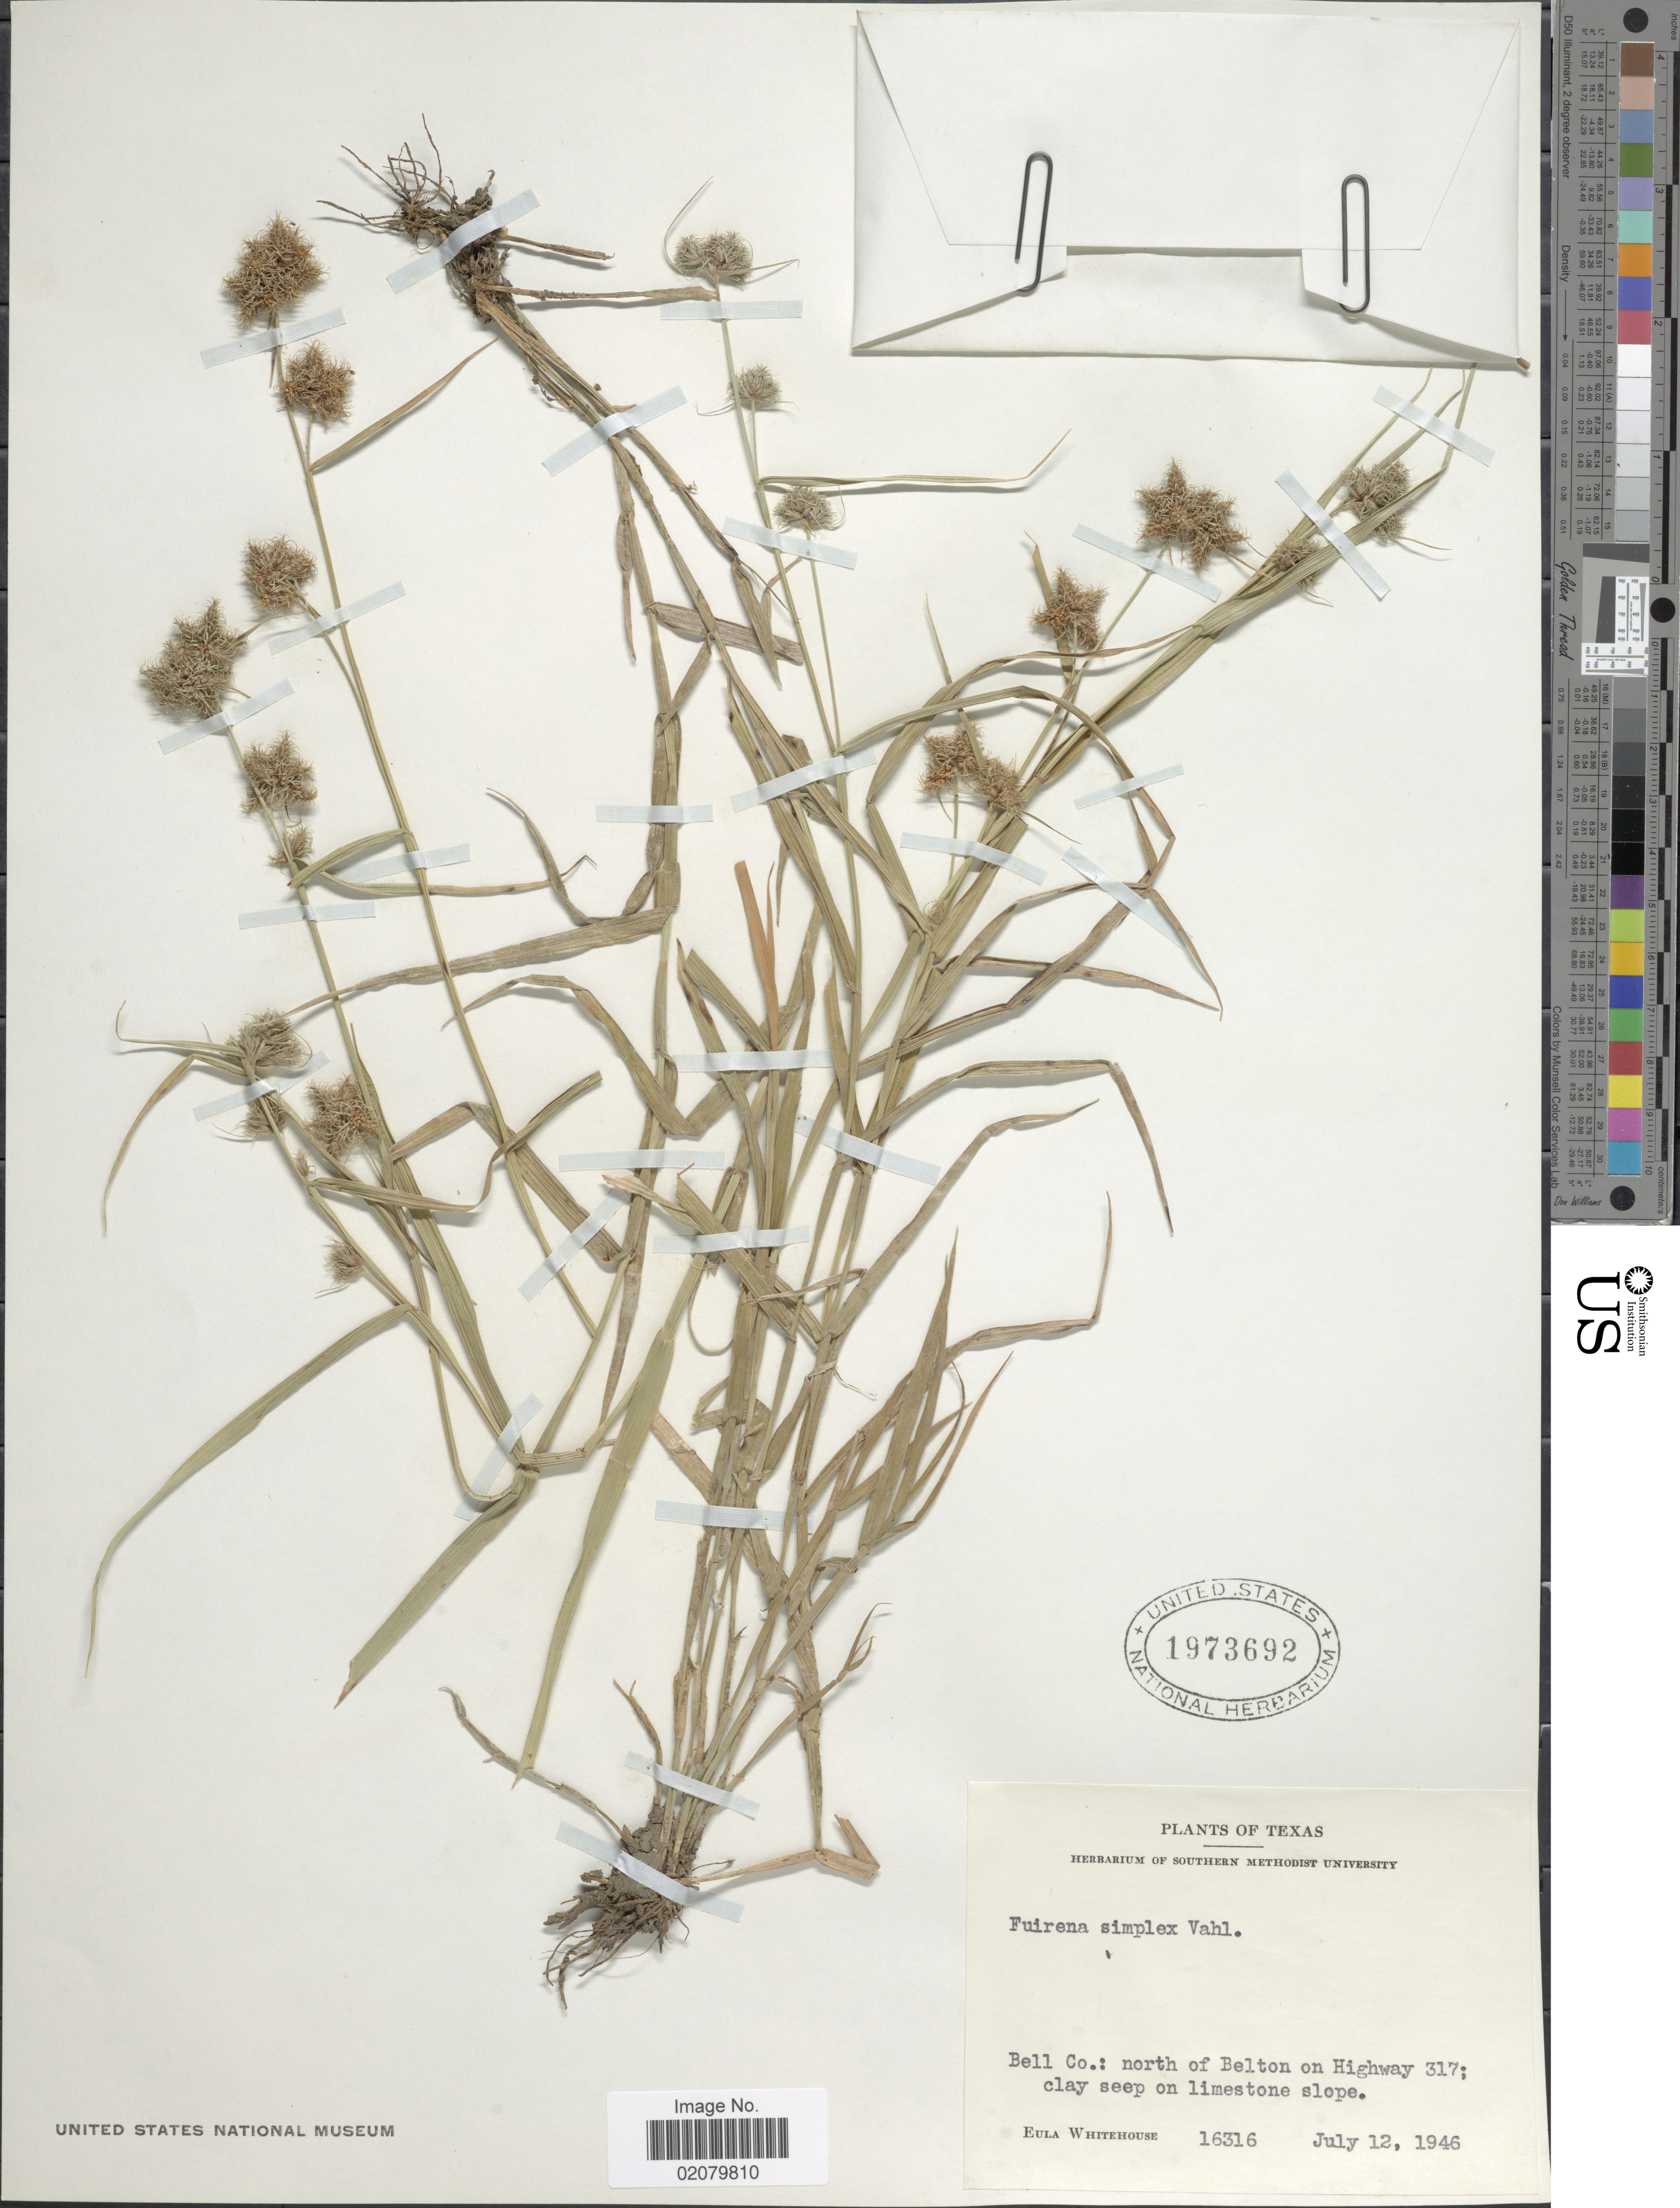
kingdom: Plantae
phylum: Tracheophyta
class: Liliopsida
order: Poales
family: Cyperaceae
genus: Fuirena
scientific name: Fuirena simplex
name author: Vahl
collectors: E. Whitehouse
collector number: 16316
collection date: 1946-07-12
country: United States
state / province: Texas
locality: Bell Co.: north of Belton on Highway 317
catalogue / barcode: US 1973692